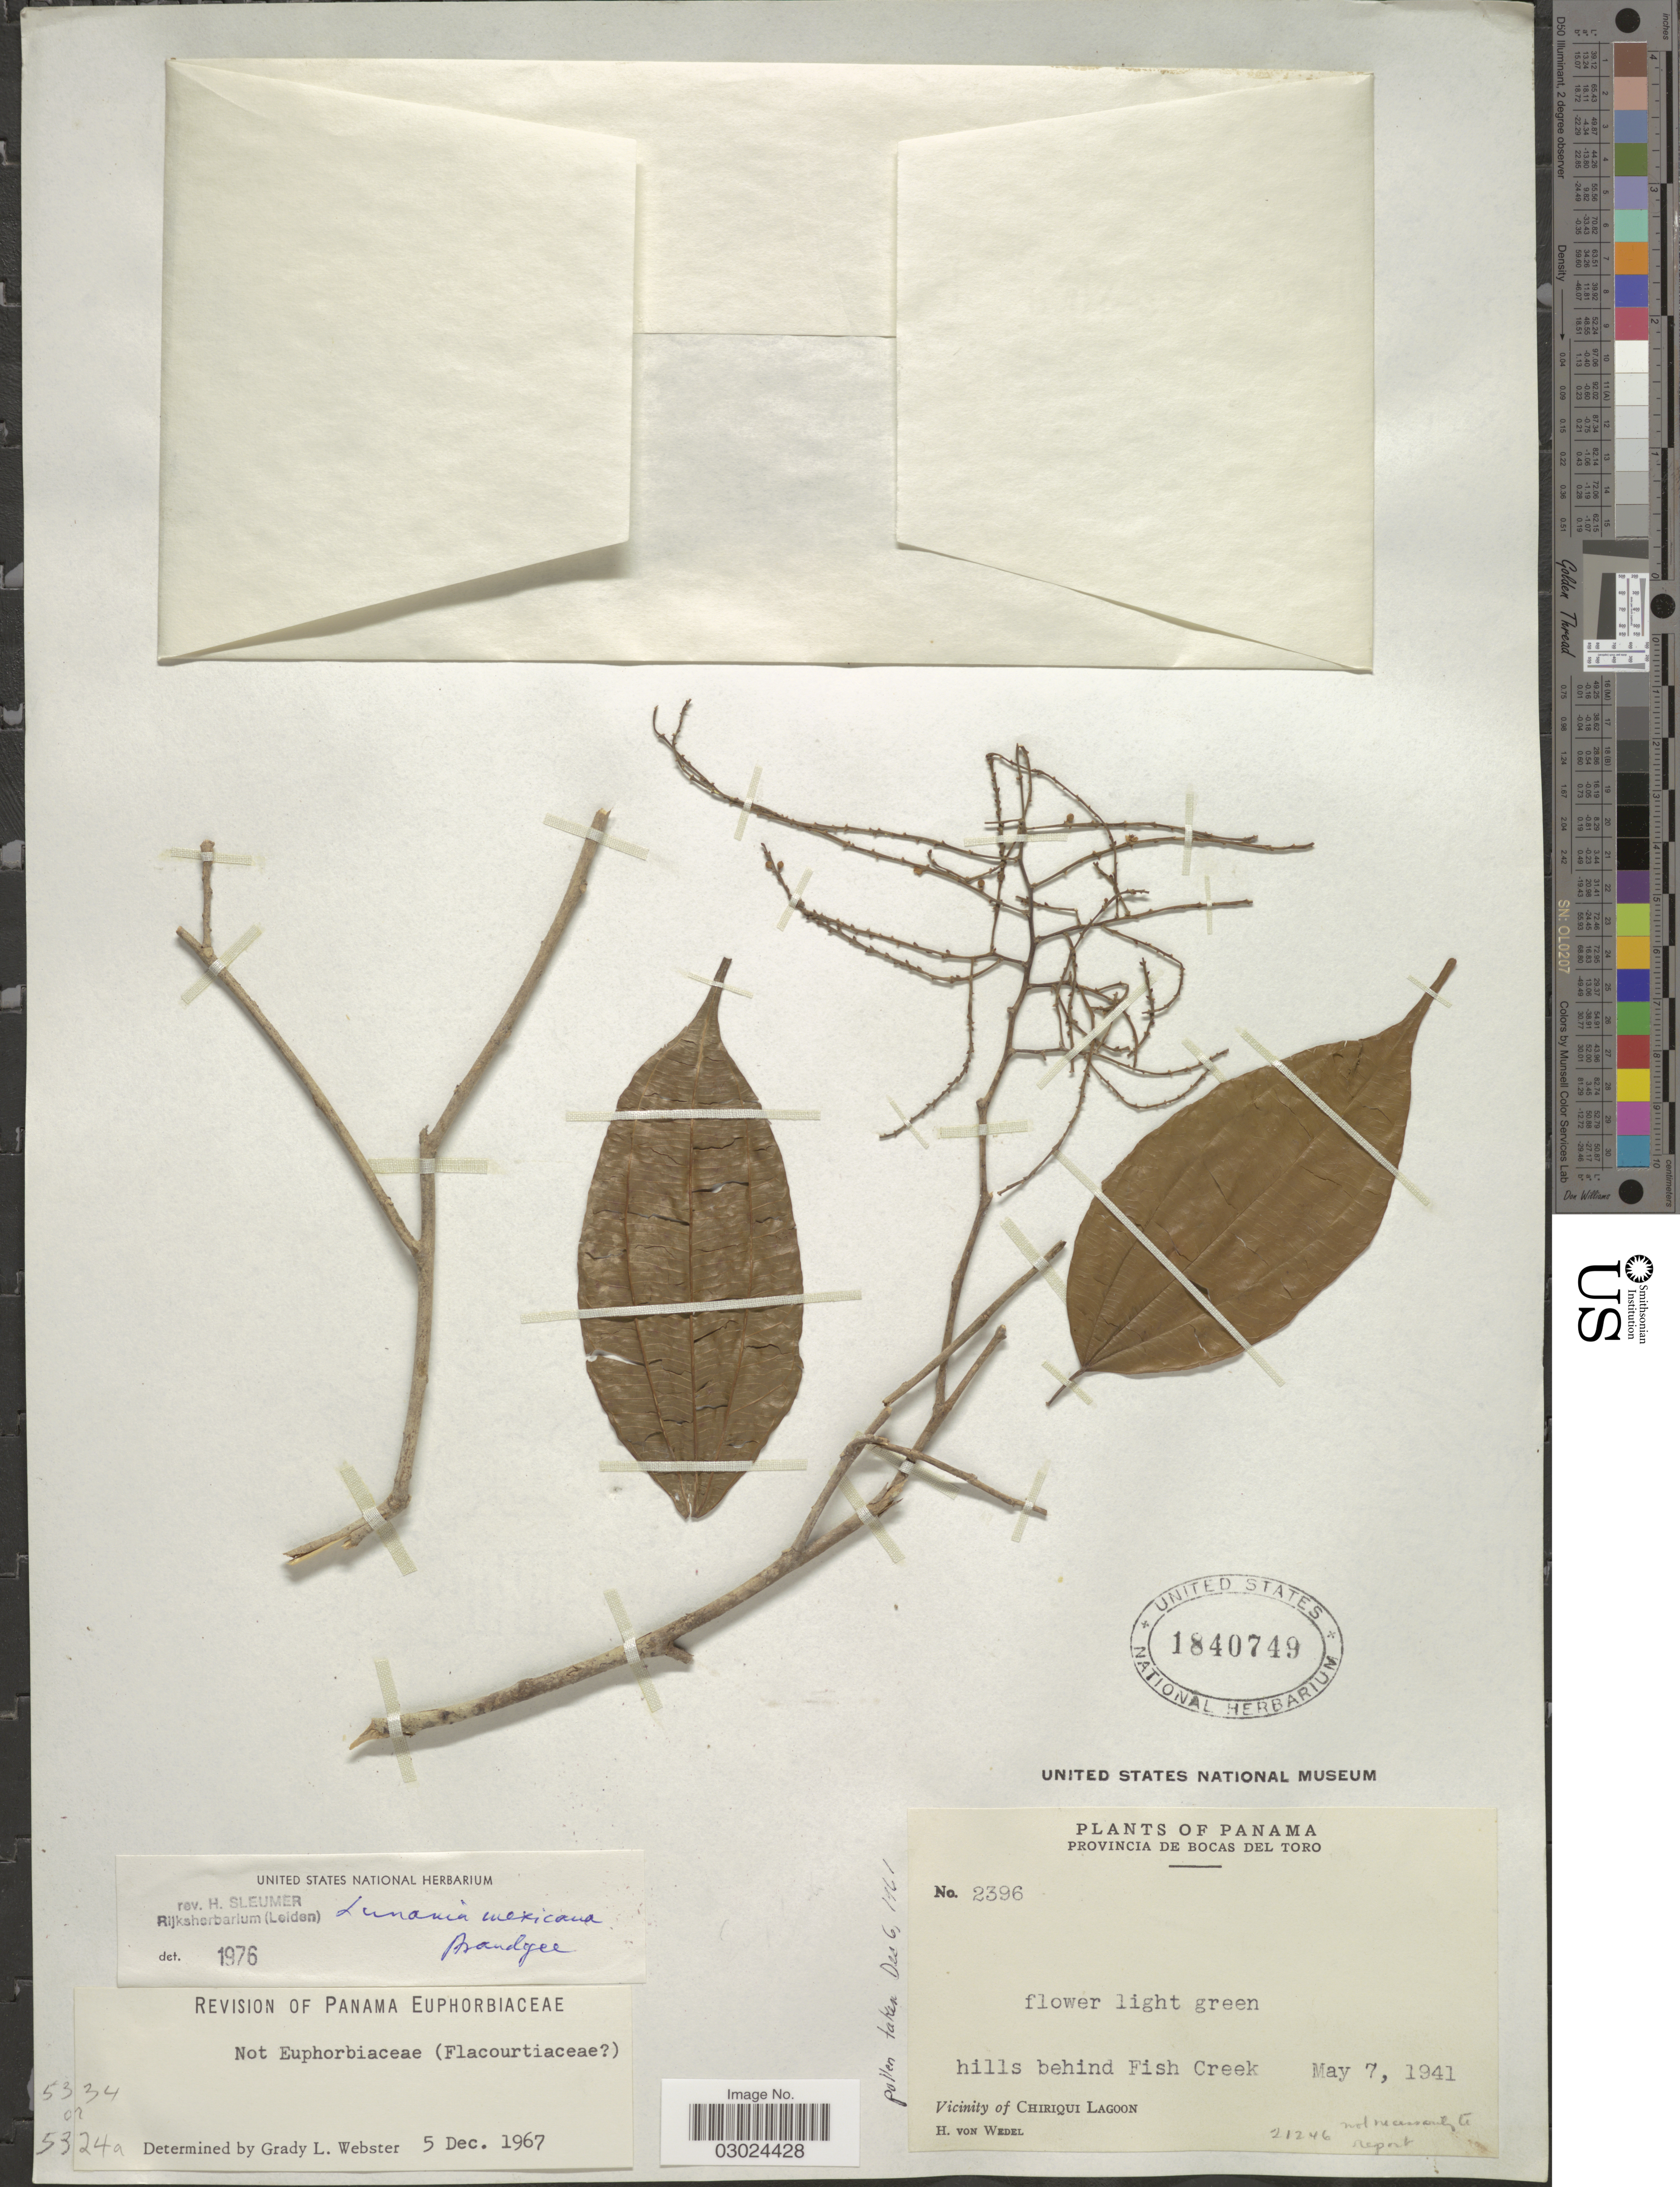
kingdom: Plantae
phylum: Tracheophyta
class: Magnoliopsida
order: Malpighiales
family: Salicaceae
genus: Lunania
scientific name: Lunania mexicana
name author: Brandegee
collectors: H. von Wedel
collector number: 2396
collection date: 1941-05-07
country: Panama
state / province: Bocas del Toro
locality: Provincia de Bocas del Toro. Hills behind Fish Creek. Vicinity of Chiriqui Lagoon.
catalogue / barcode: US 1840749